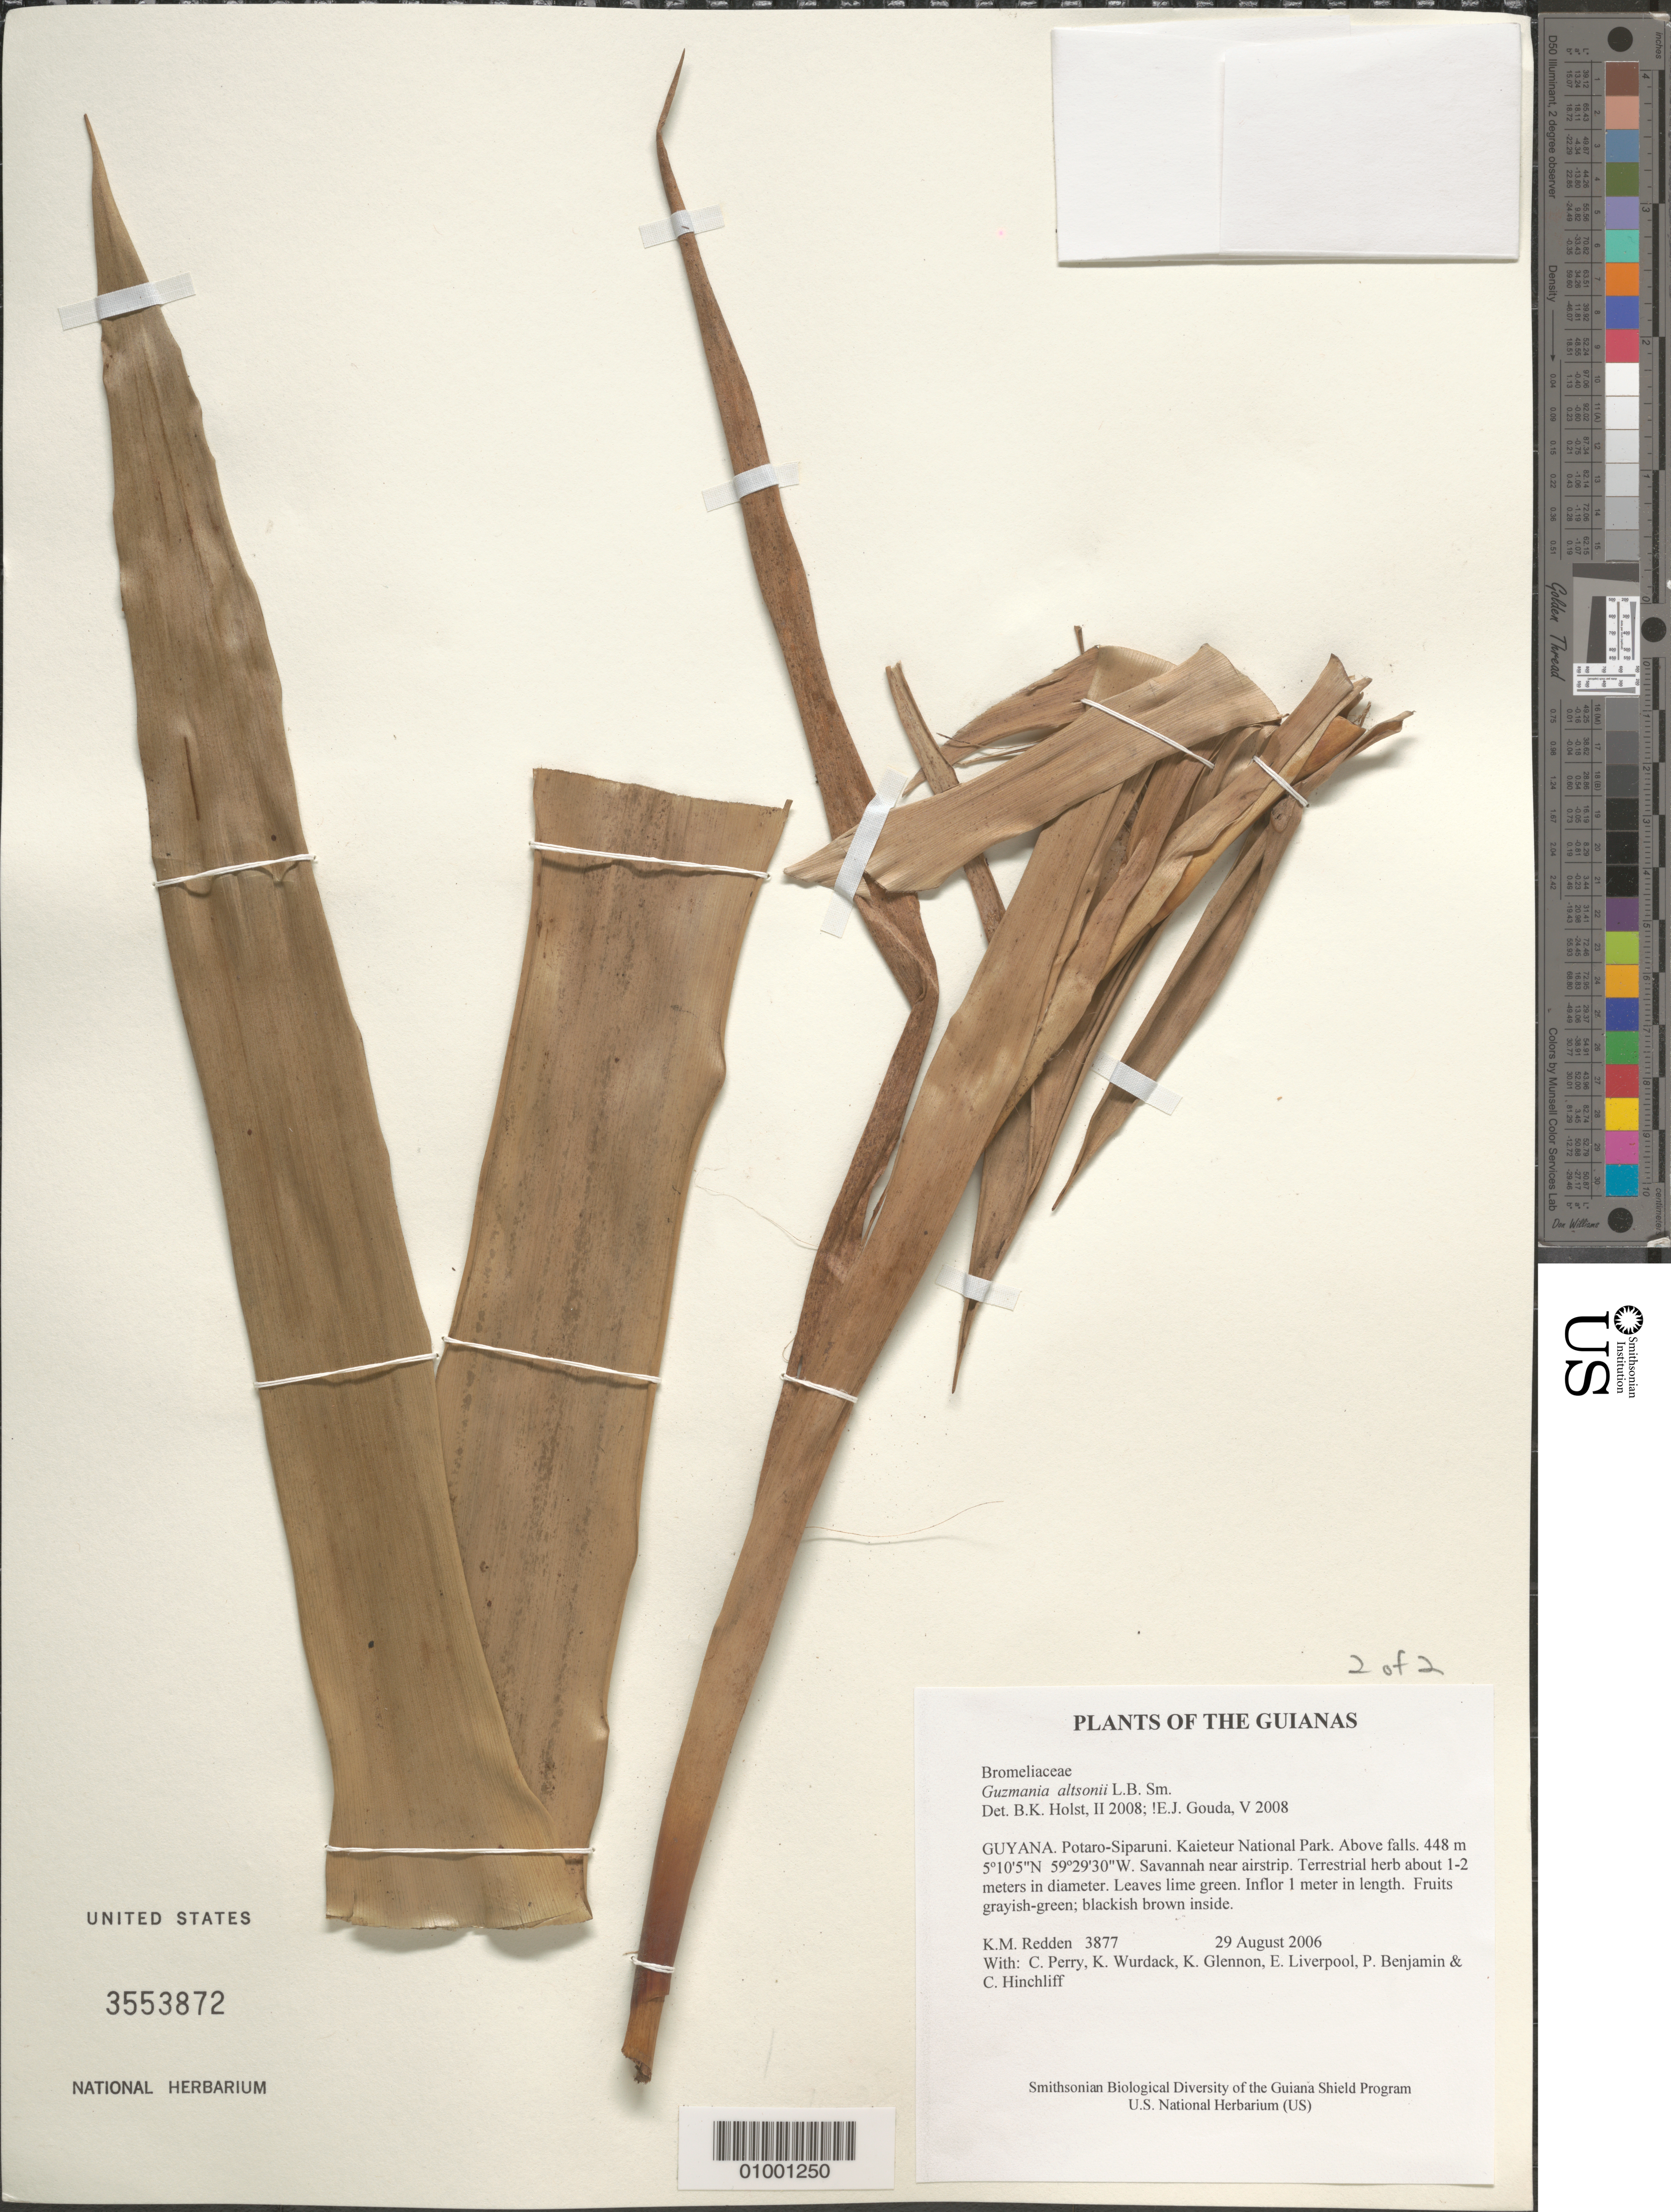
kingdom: Plantae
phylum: Tracheophyta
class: Liliopsida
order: Poales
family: Bromeliaceae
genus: Guzmania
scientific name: Guzmania altsonii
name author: L.B. Sm.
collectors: K. M. Redden, C. Perry, K. Wurdack, K. Glennon, E. Liverpool, P. Benjamin & C. E. Hinchliff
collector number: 3877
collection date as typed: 29 August 2006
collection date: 2006-08-29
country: Guyana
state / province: Potaro-Siparuni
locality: Kaieteur National Park. Above falls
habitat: Savanna near airstrip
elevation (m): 448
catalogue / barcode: US 3553872